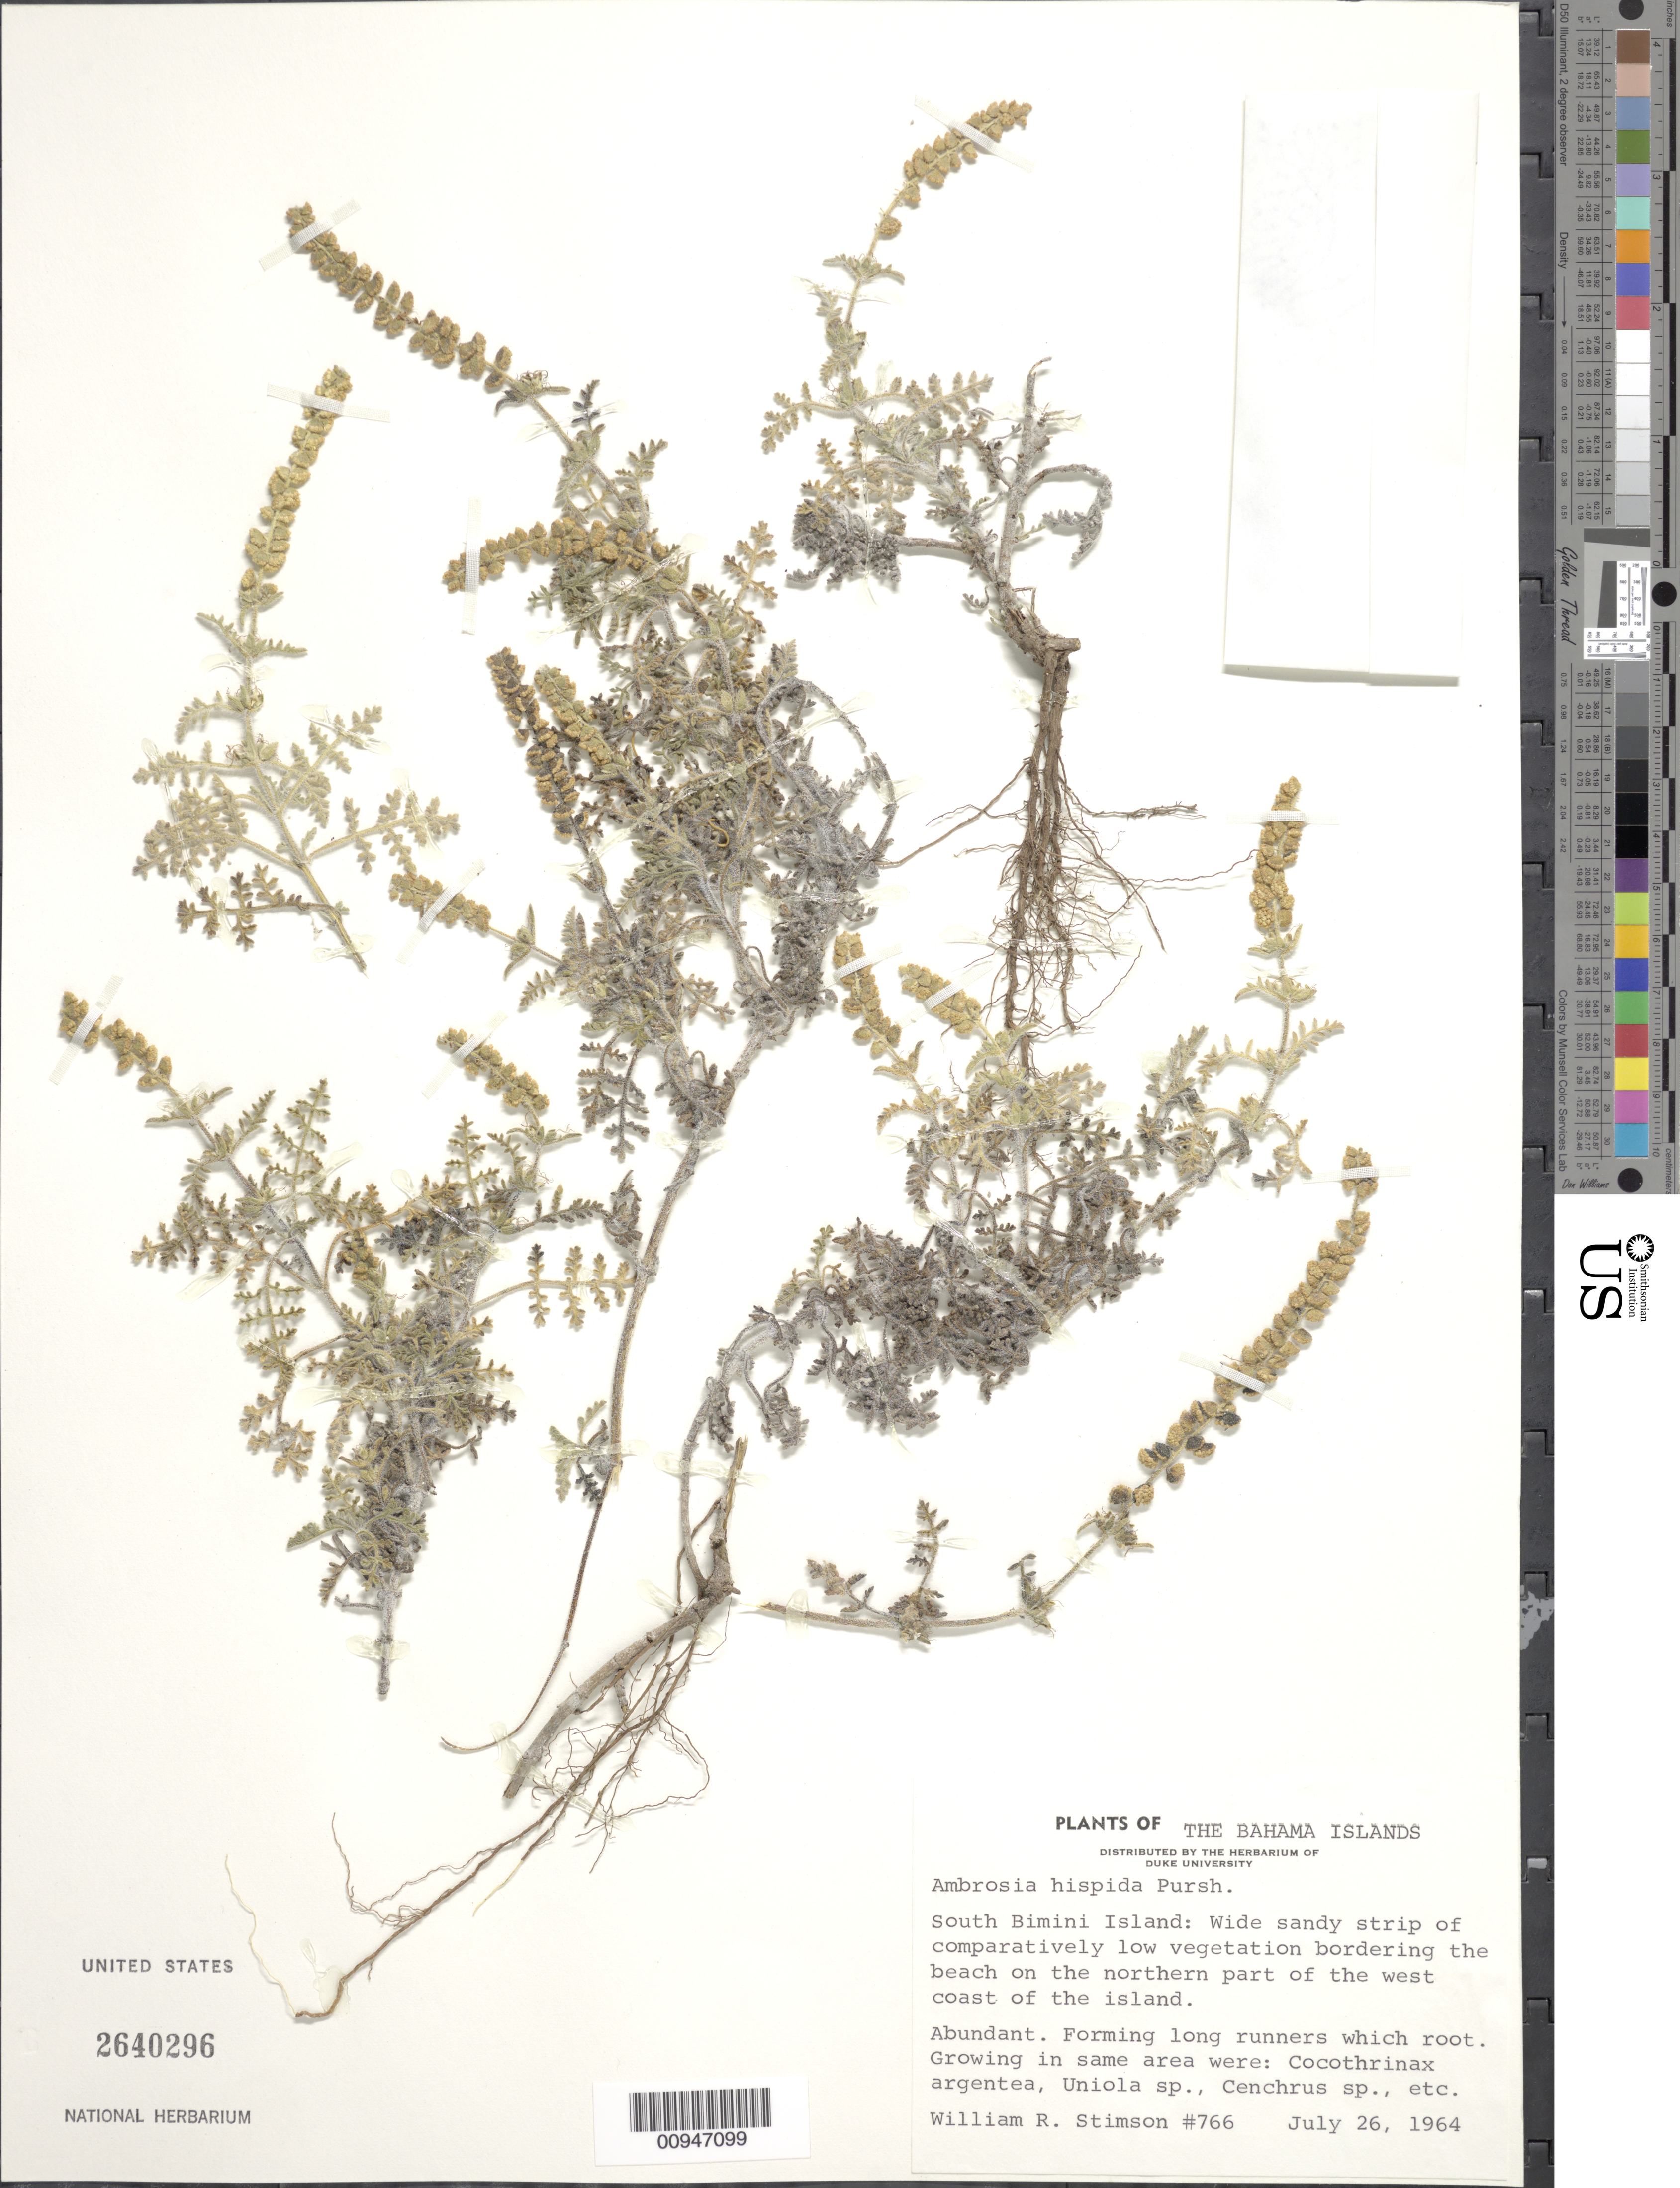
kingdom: Plantae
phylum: Tracheophyta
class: Magnoliopsida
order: Asterales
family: Asteraceae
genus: Ambrosia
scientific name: Ambrosia hispida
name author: Pursh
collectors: W. R. Stimson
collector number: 766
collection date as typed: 26 Jul 1964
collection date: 1964-07-26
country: Bahamas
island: South Bimini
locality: On the northern part of the west coast of the island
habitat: Wide sandy strip of comparatively low vegetation bordering beach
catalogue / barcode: US 2640296